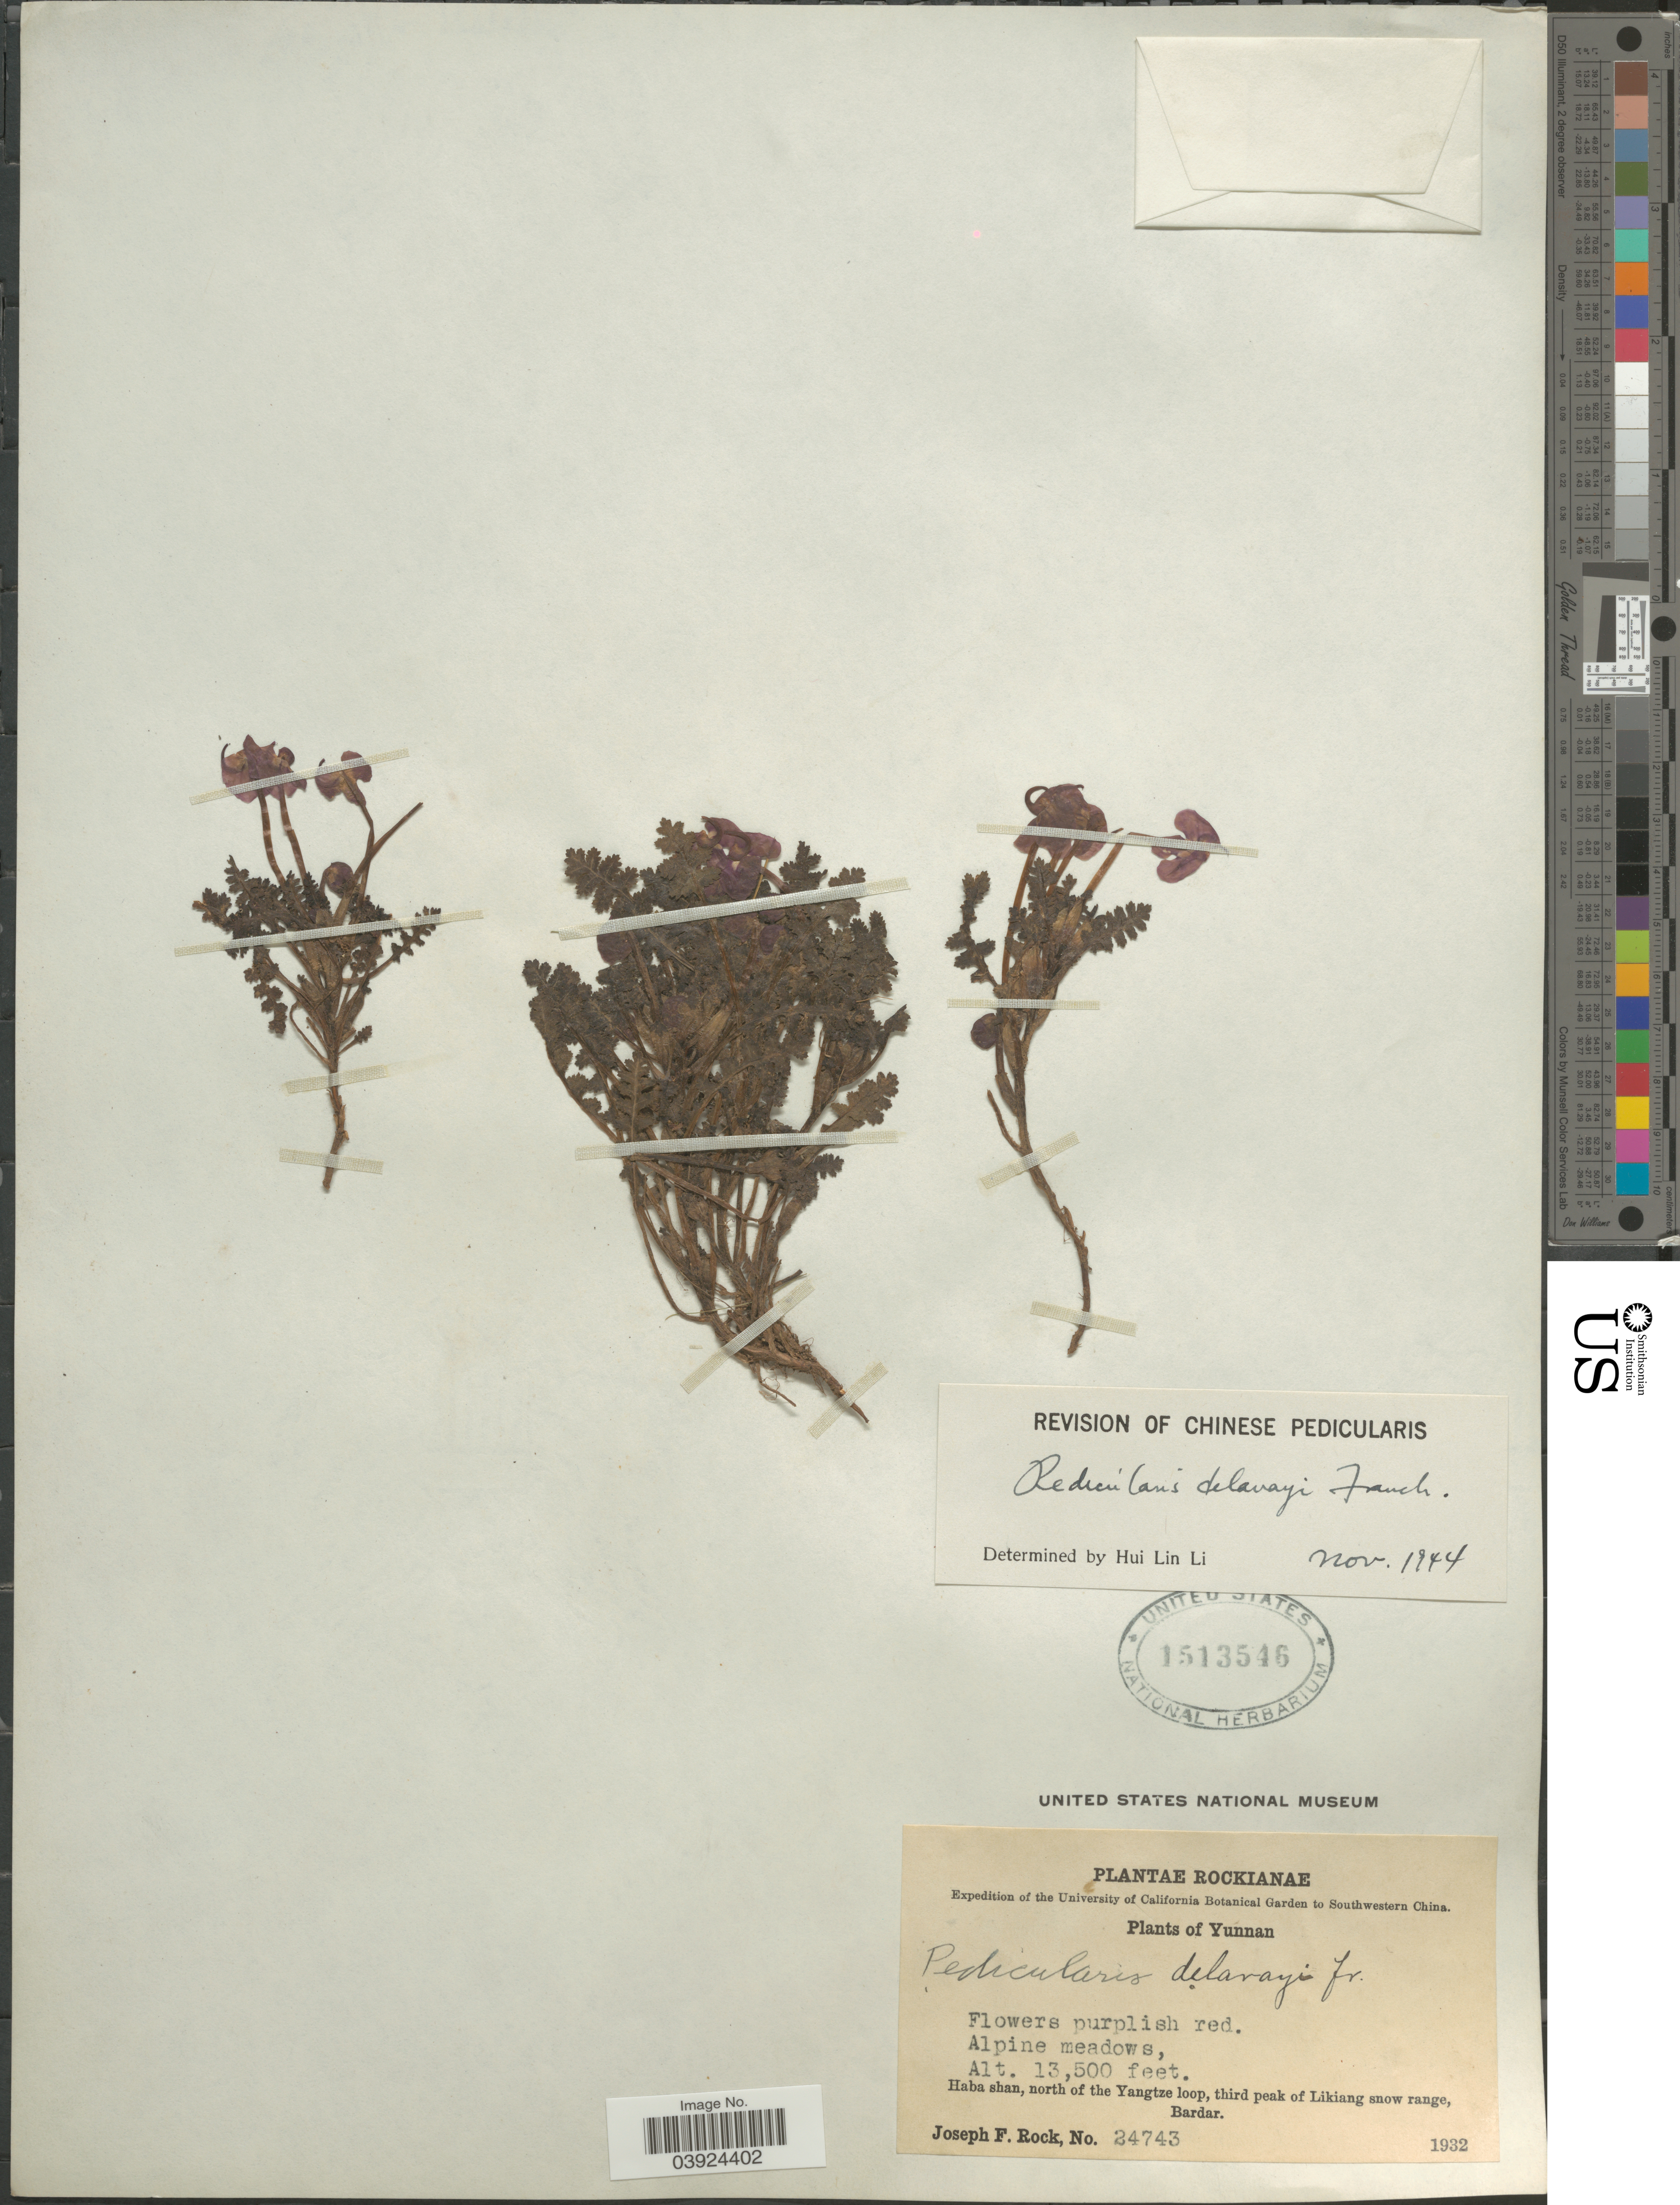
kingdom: Plantae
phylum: Tracheophyta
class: Magnoliopsida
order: Lamiales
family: Orobanchaceae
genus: Pedicularis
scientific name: Pedicularis delavayi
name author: Franch. ex Maxim.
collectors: J. F. Rock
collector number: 24743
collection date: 1932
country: China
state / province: Yunnan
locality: Southwestern China. Haba shan, north of the Yangtze loop, third peak of Likiang snow range, Bardar.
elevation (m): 4115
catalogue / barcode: US 1513546